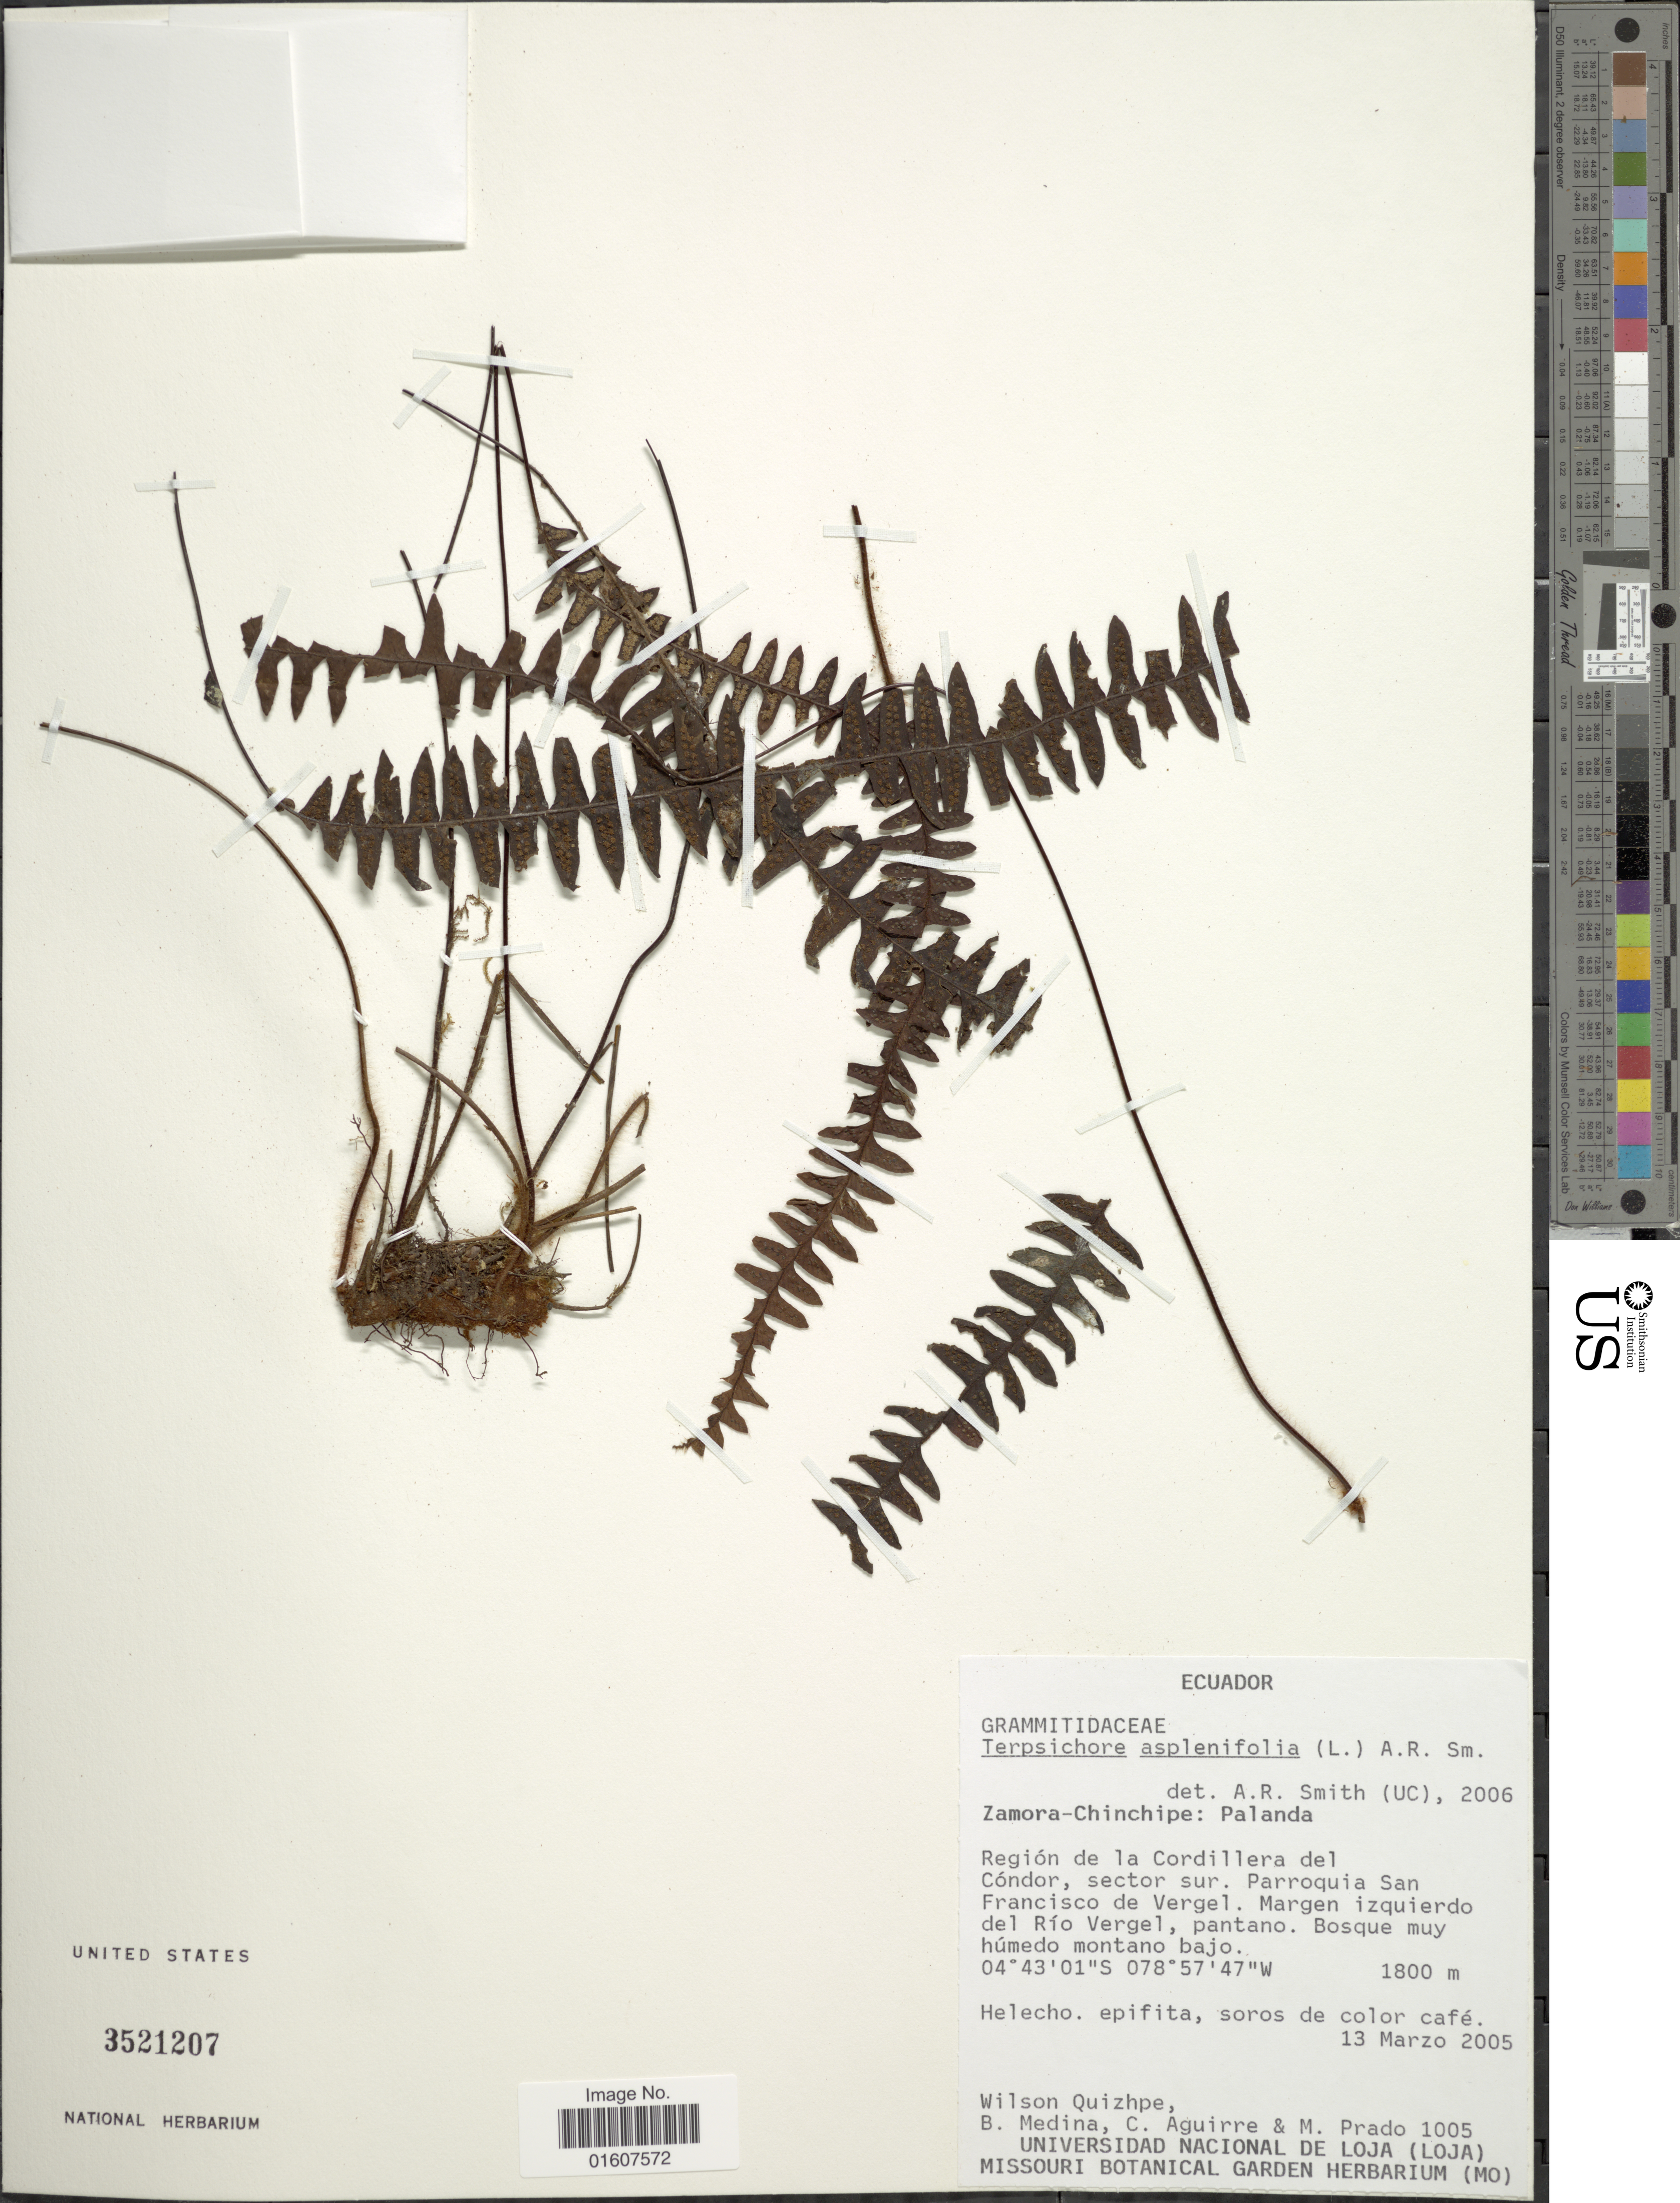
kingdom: Plantae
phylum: Tracheophyta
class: Polypodiopsida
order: Polypodiales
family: Polypodiaceae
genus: Terpsichore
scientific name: Terpsichore asplenifolia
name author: (L.) A.R. Sm.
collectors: W. Quizhpe, B. Medina, C. Aguirre & M. Prado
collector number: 1005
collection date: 2005-03-13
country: Ecuador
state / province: Zamora-Chinchipe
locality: Palanda, Región de la Cordillera del Cóndor, sector sur. Parroquia San Francisco de vergel. Margen izquierdo del Río Vergel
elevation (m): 1800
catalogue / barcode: US 3521207